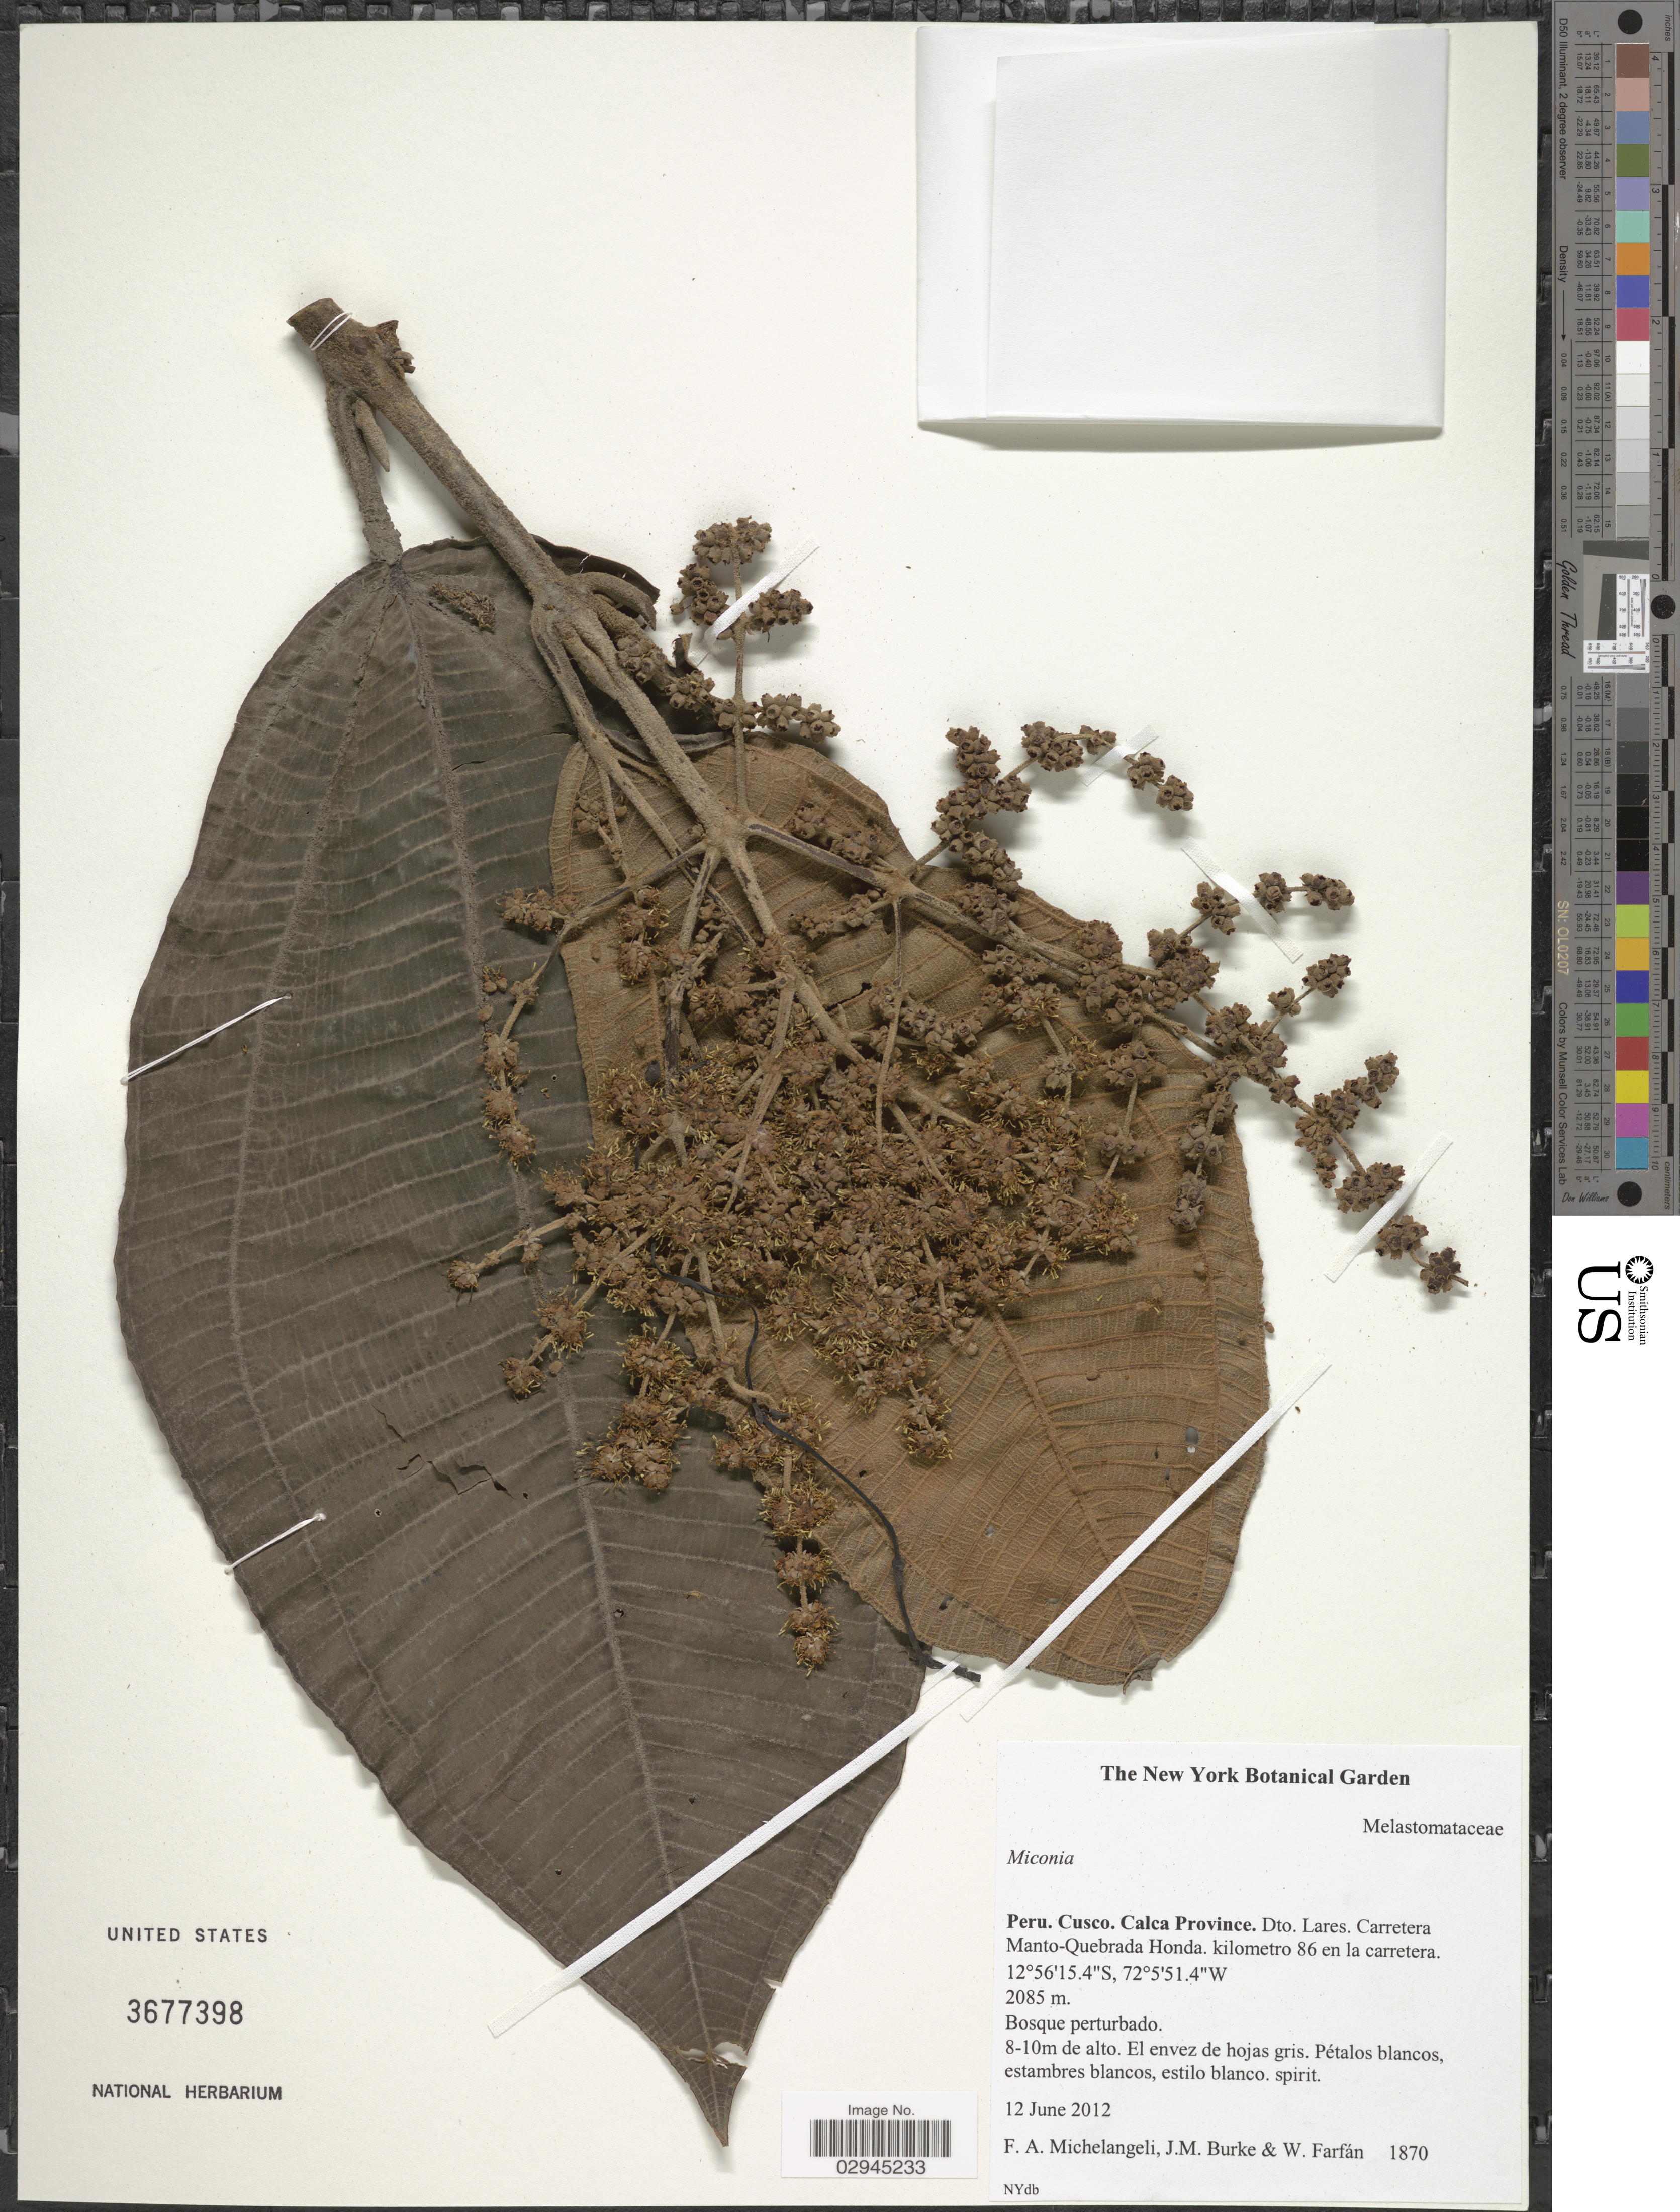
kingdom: Plantae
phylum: Tracheophyta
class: Magnoliopsida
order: Myrtales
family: Melastomataceae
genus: Miconia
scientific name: Miconia eriocalyx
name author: Cogn.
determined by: Michelangeli, F. A.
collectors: F. A. Michelangeli, Jac. M. Burke & W. Farfán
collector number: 1870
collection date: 2012-06-12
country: Peru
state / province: Cusco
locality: Calca Province. Dto. Lares. Carretera Manot-Quebrada Honda. kilometro 86 en la carretera.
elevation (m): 2085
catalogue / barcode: US 3677398